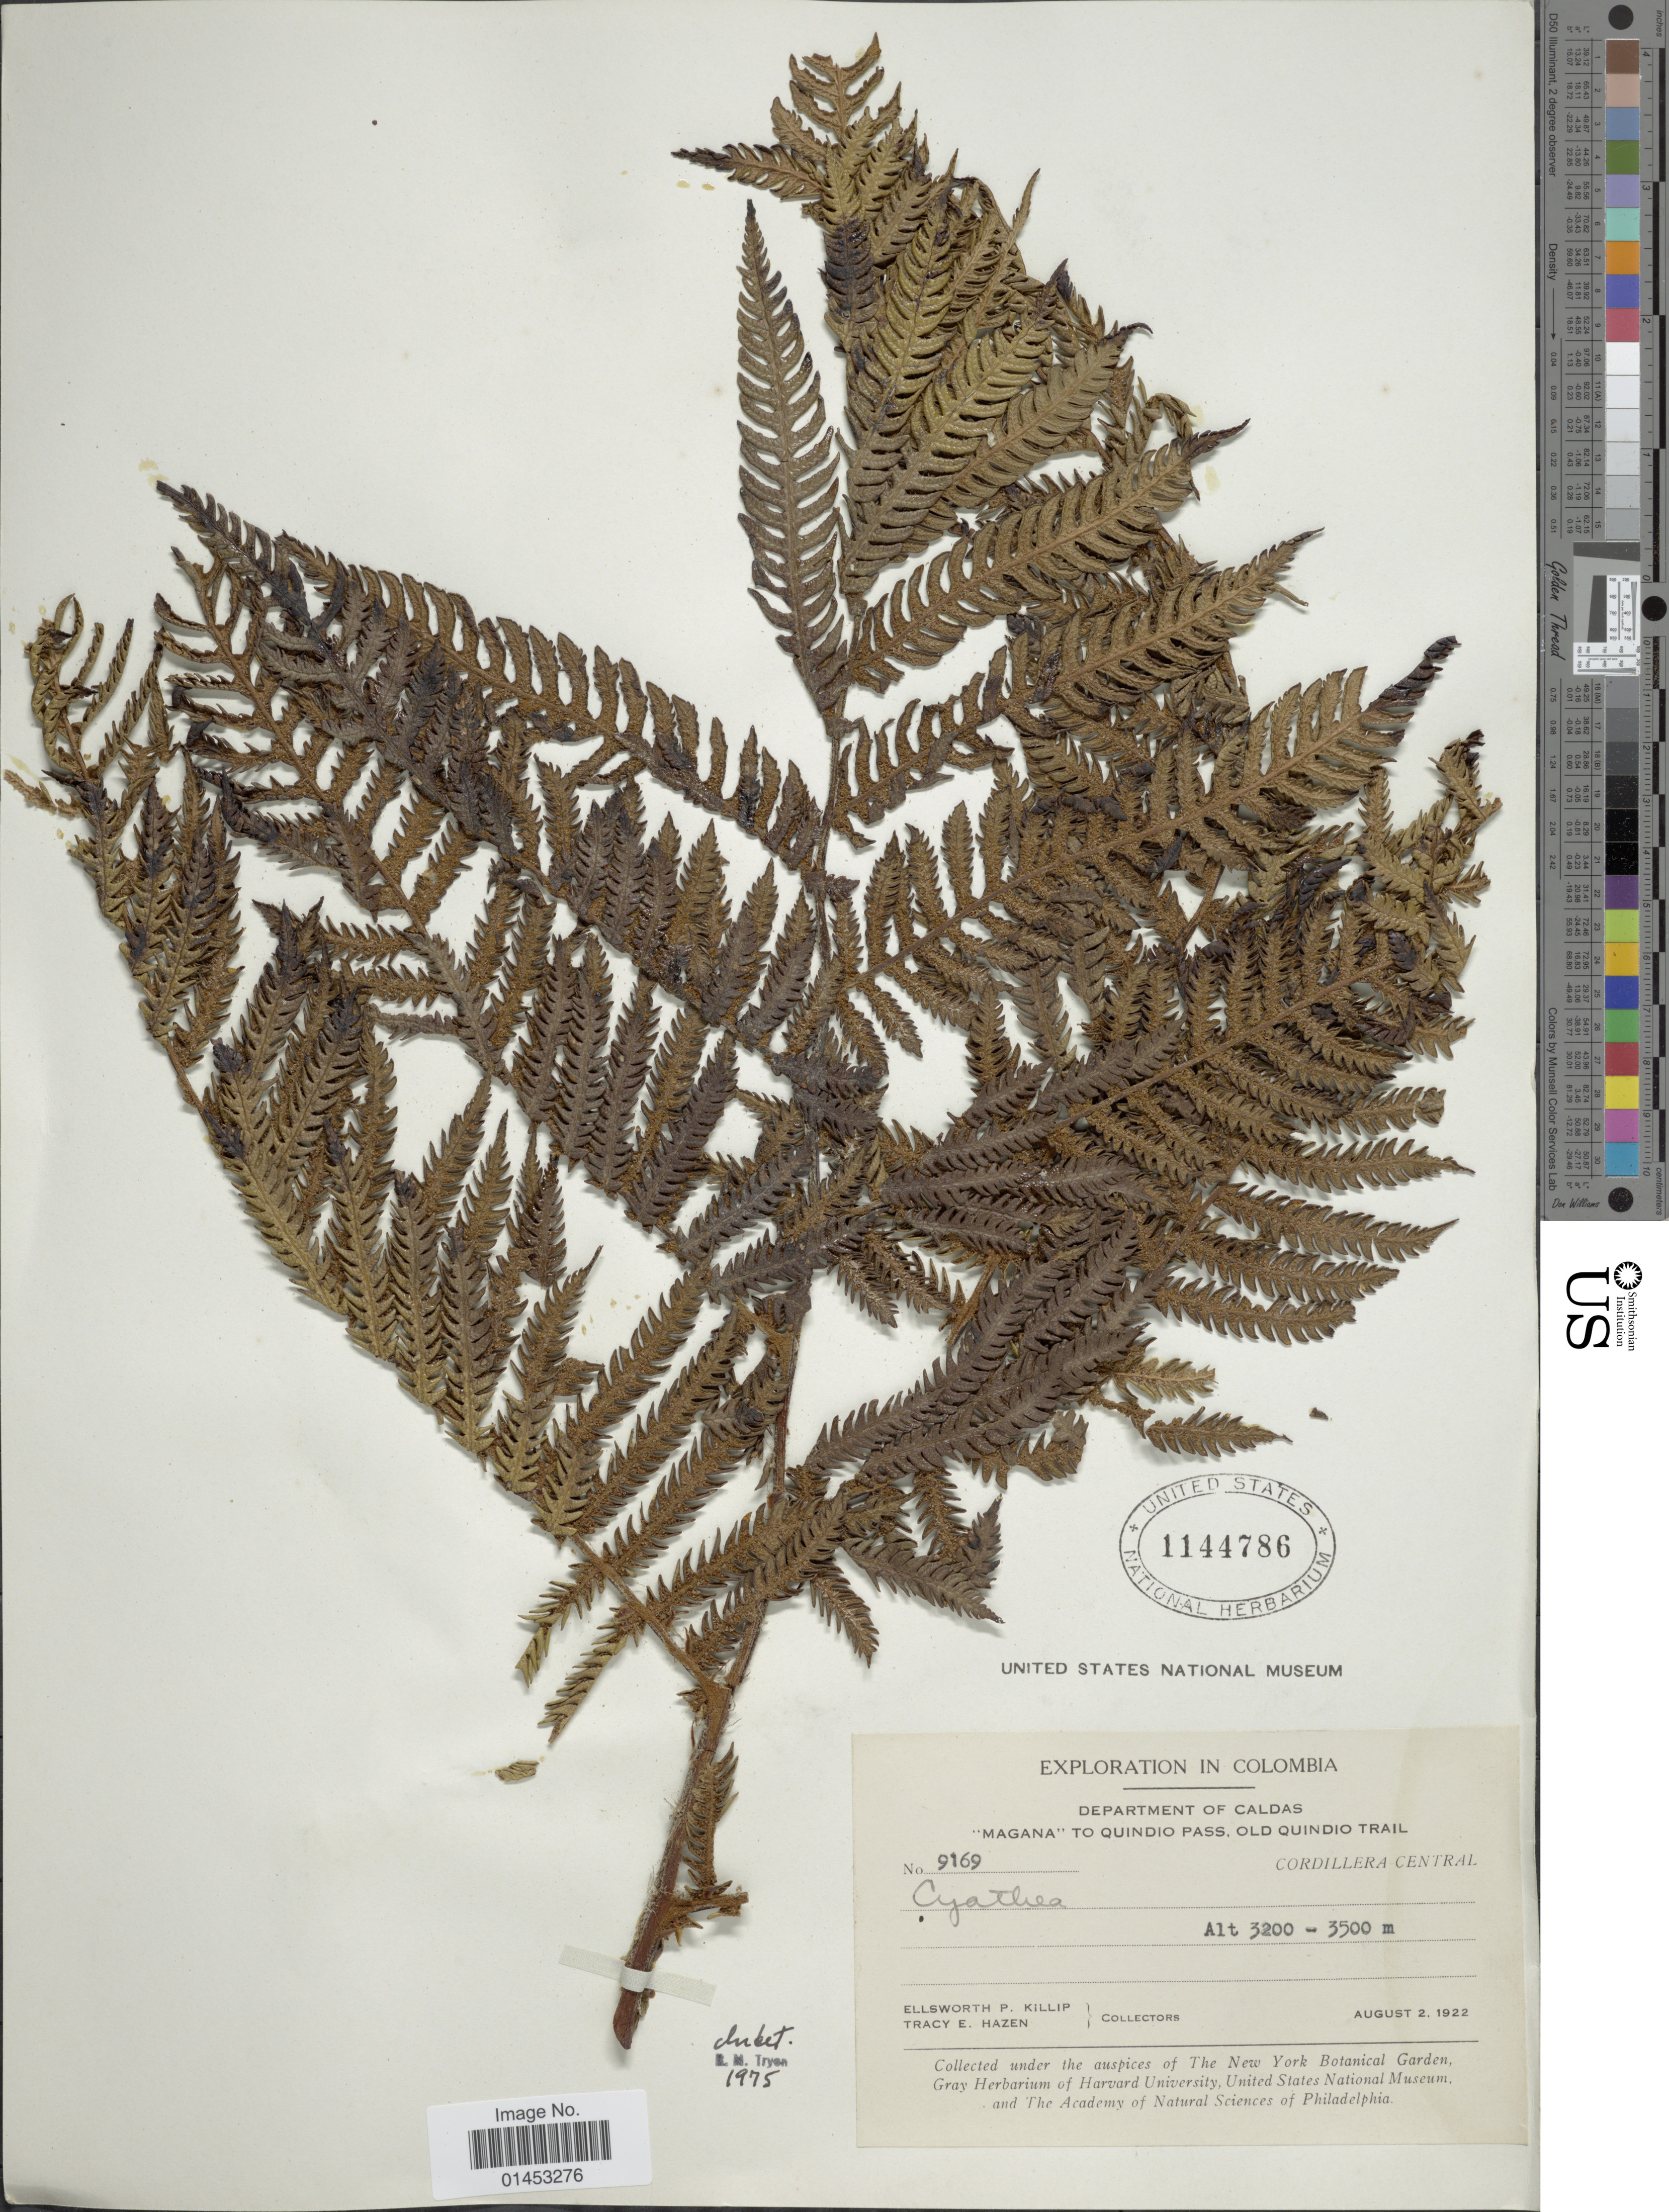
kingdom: Plantae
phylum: Tracheophyta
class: Polypodiopsida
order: Cyatheales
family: Cyatheaceae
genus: Cyathea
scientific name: Cyathea sp.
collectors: E. P. Killip & T. E. Hazen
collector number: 9169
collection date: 1922-08-02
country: Colombia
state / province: Caldas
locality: Department of Caldas, "Magana" to Quindio Pass, Old Quindio Trail, Cordillera Central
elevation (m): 3200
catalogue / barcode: US 1144786